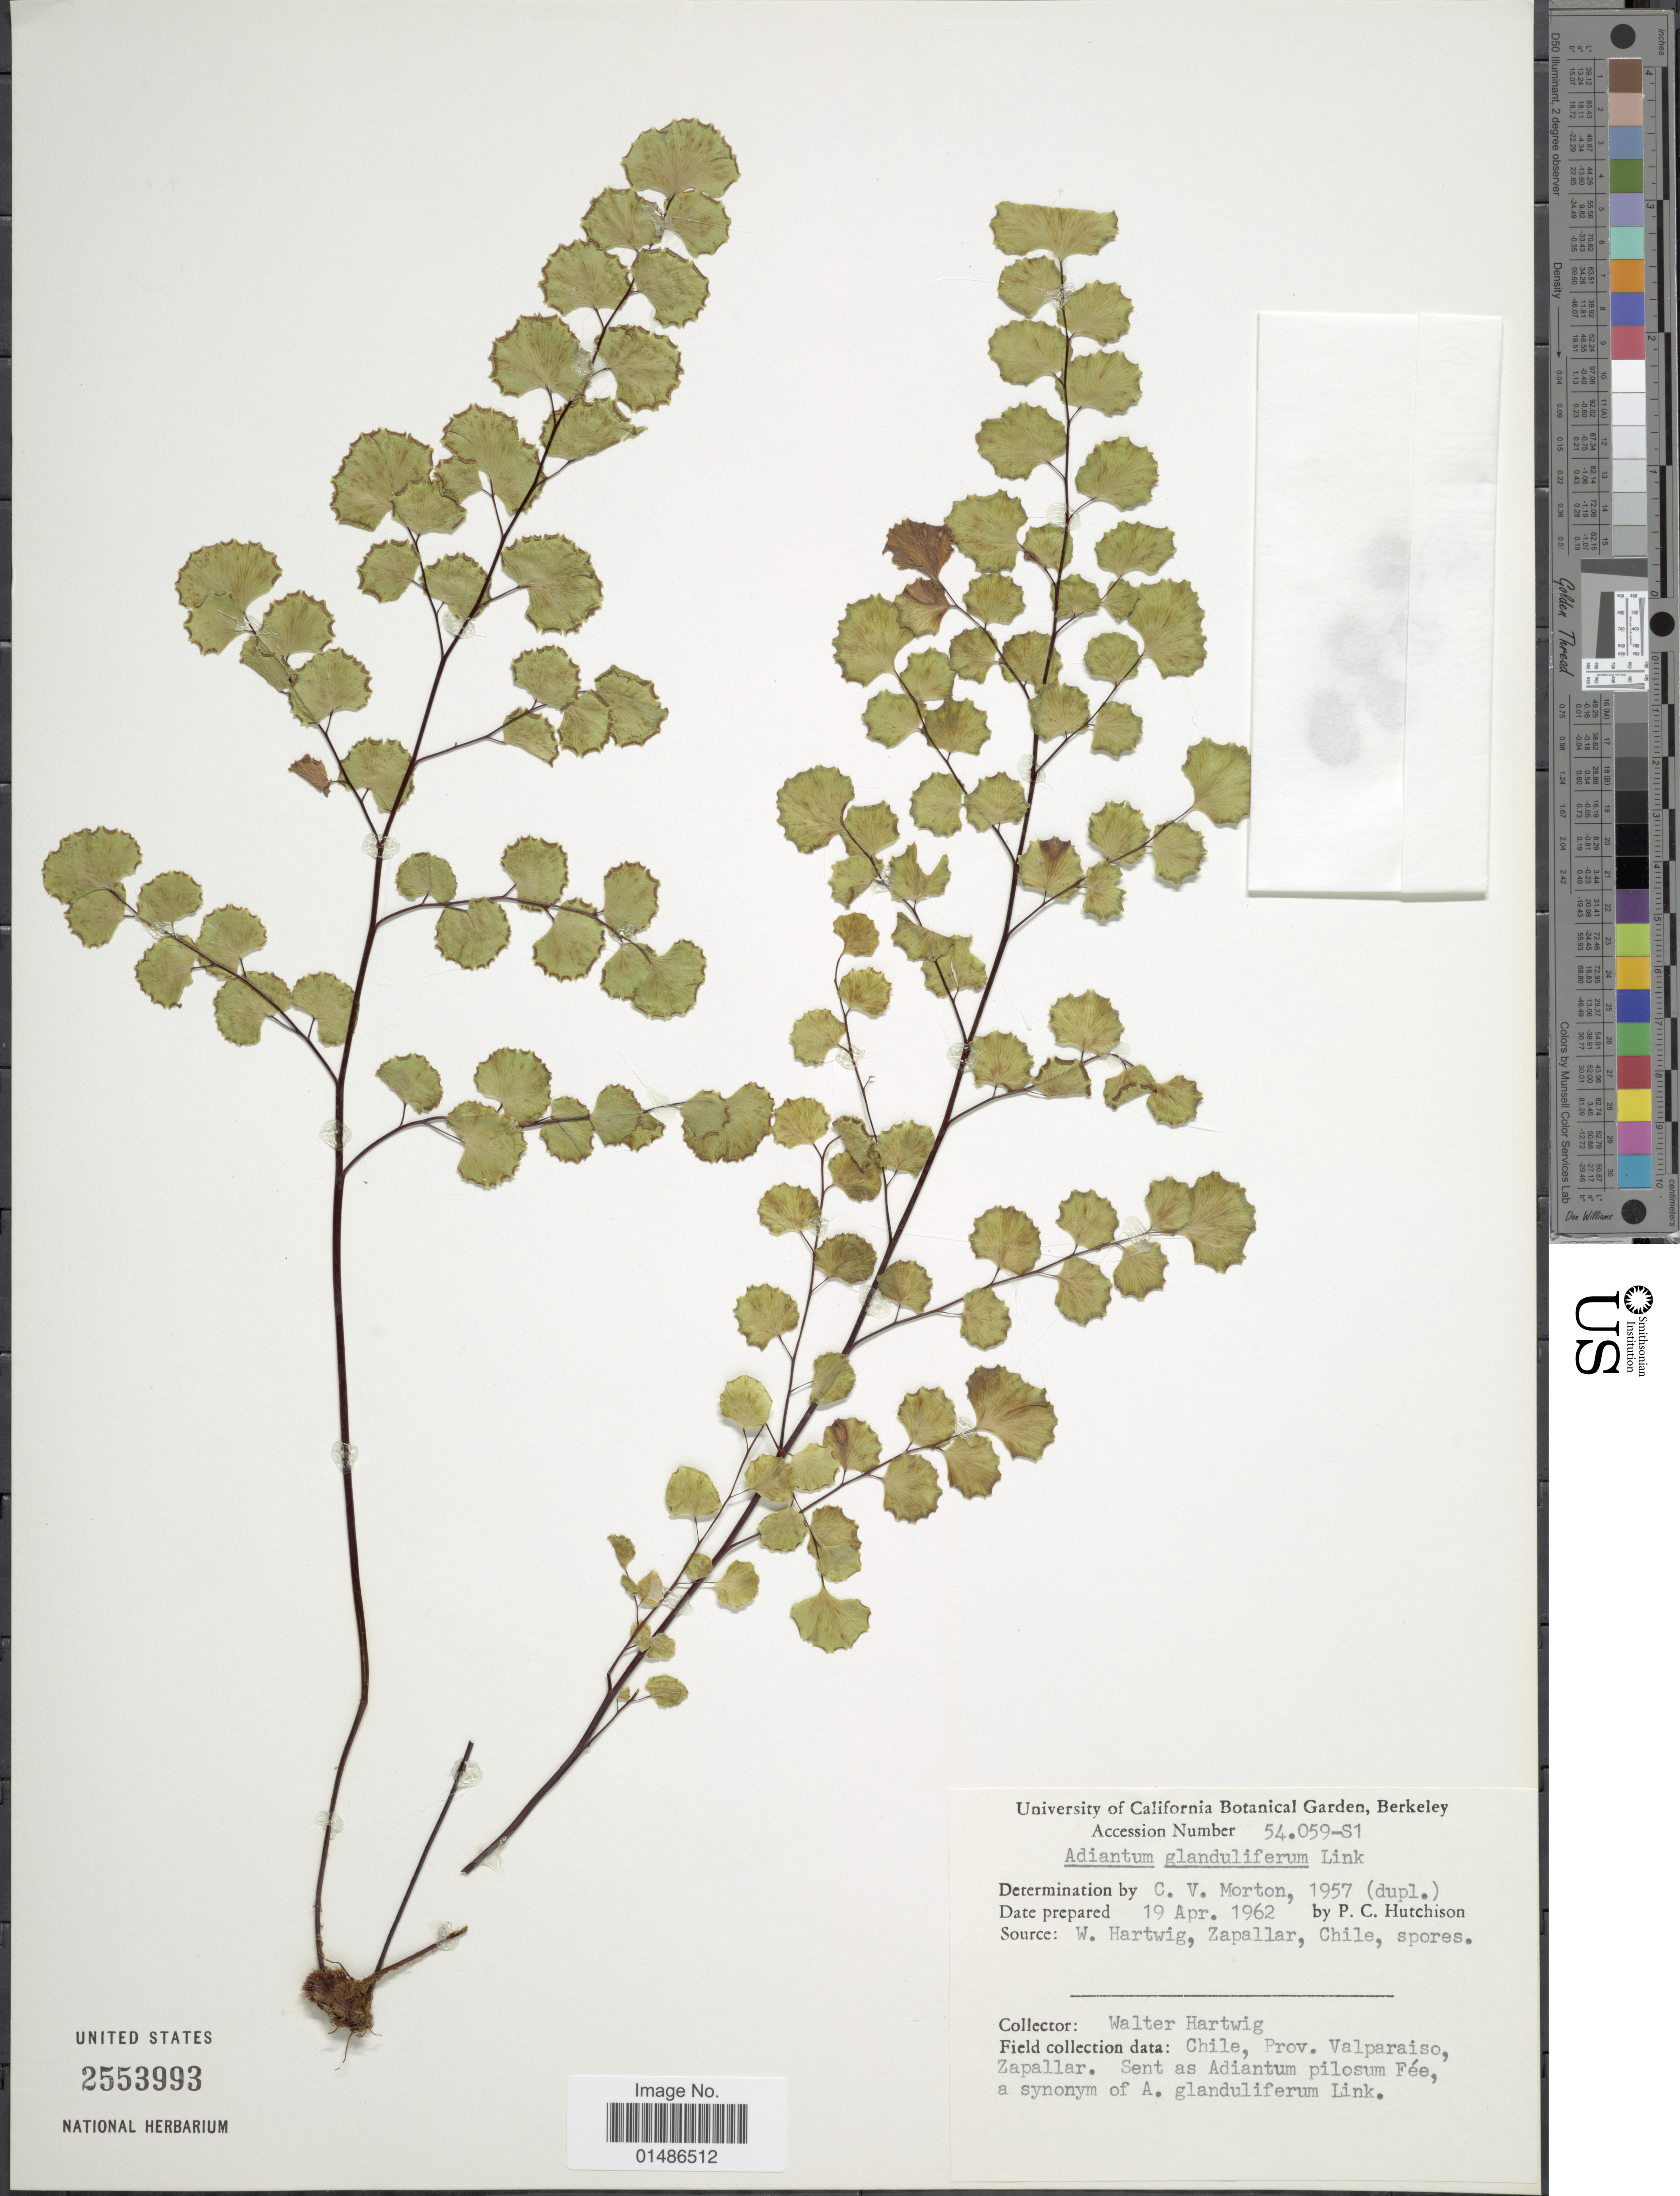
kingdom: Plantae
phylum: Tracheophyta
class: Polypodiopsida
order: Polypodiales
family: Pteridaceae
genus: Adiantum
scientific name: Adiantum glanduliferum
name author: Link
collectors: P. C. Hutchison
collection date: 1962-04-19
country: United States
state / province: California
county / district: Alameda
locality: University of California Botanical Garden, Berkeley.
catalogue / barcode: US 2553993